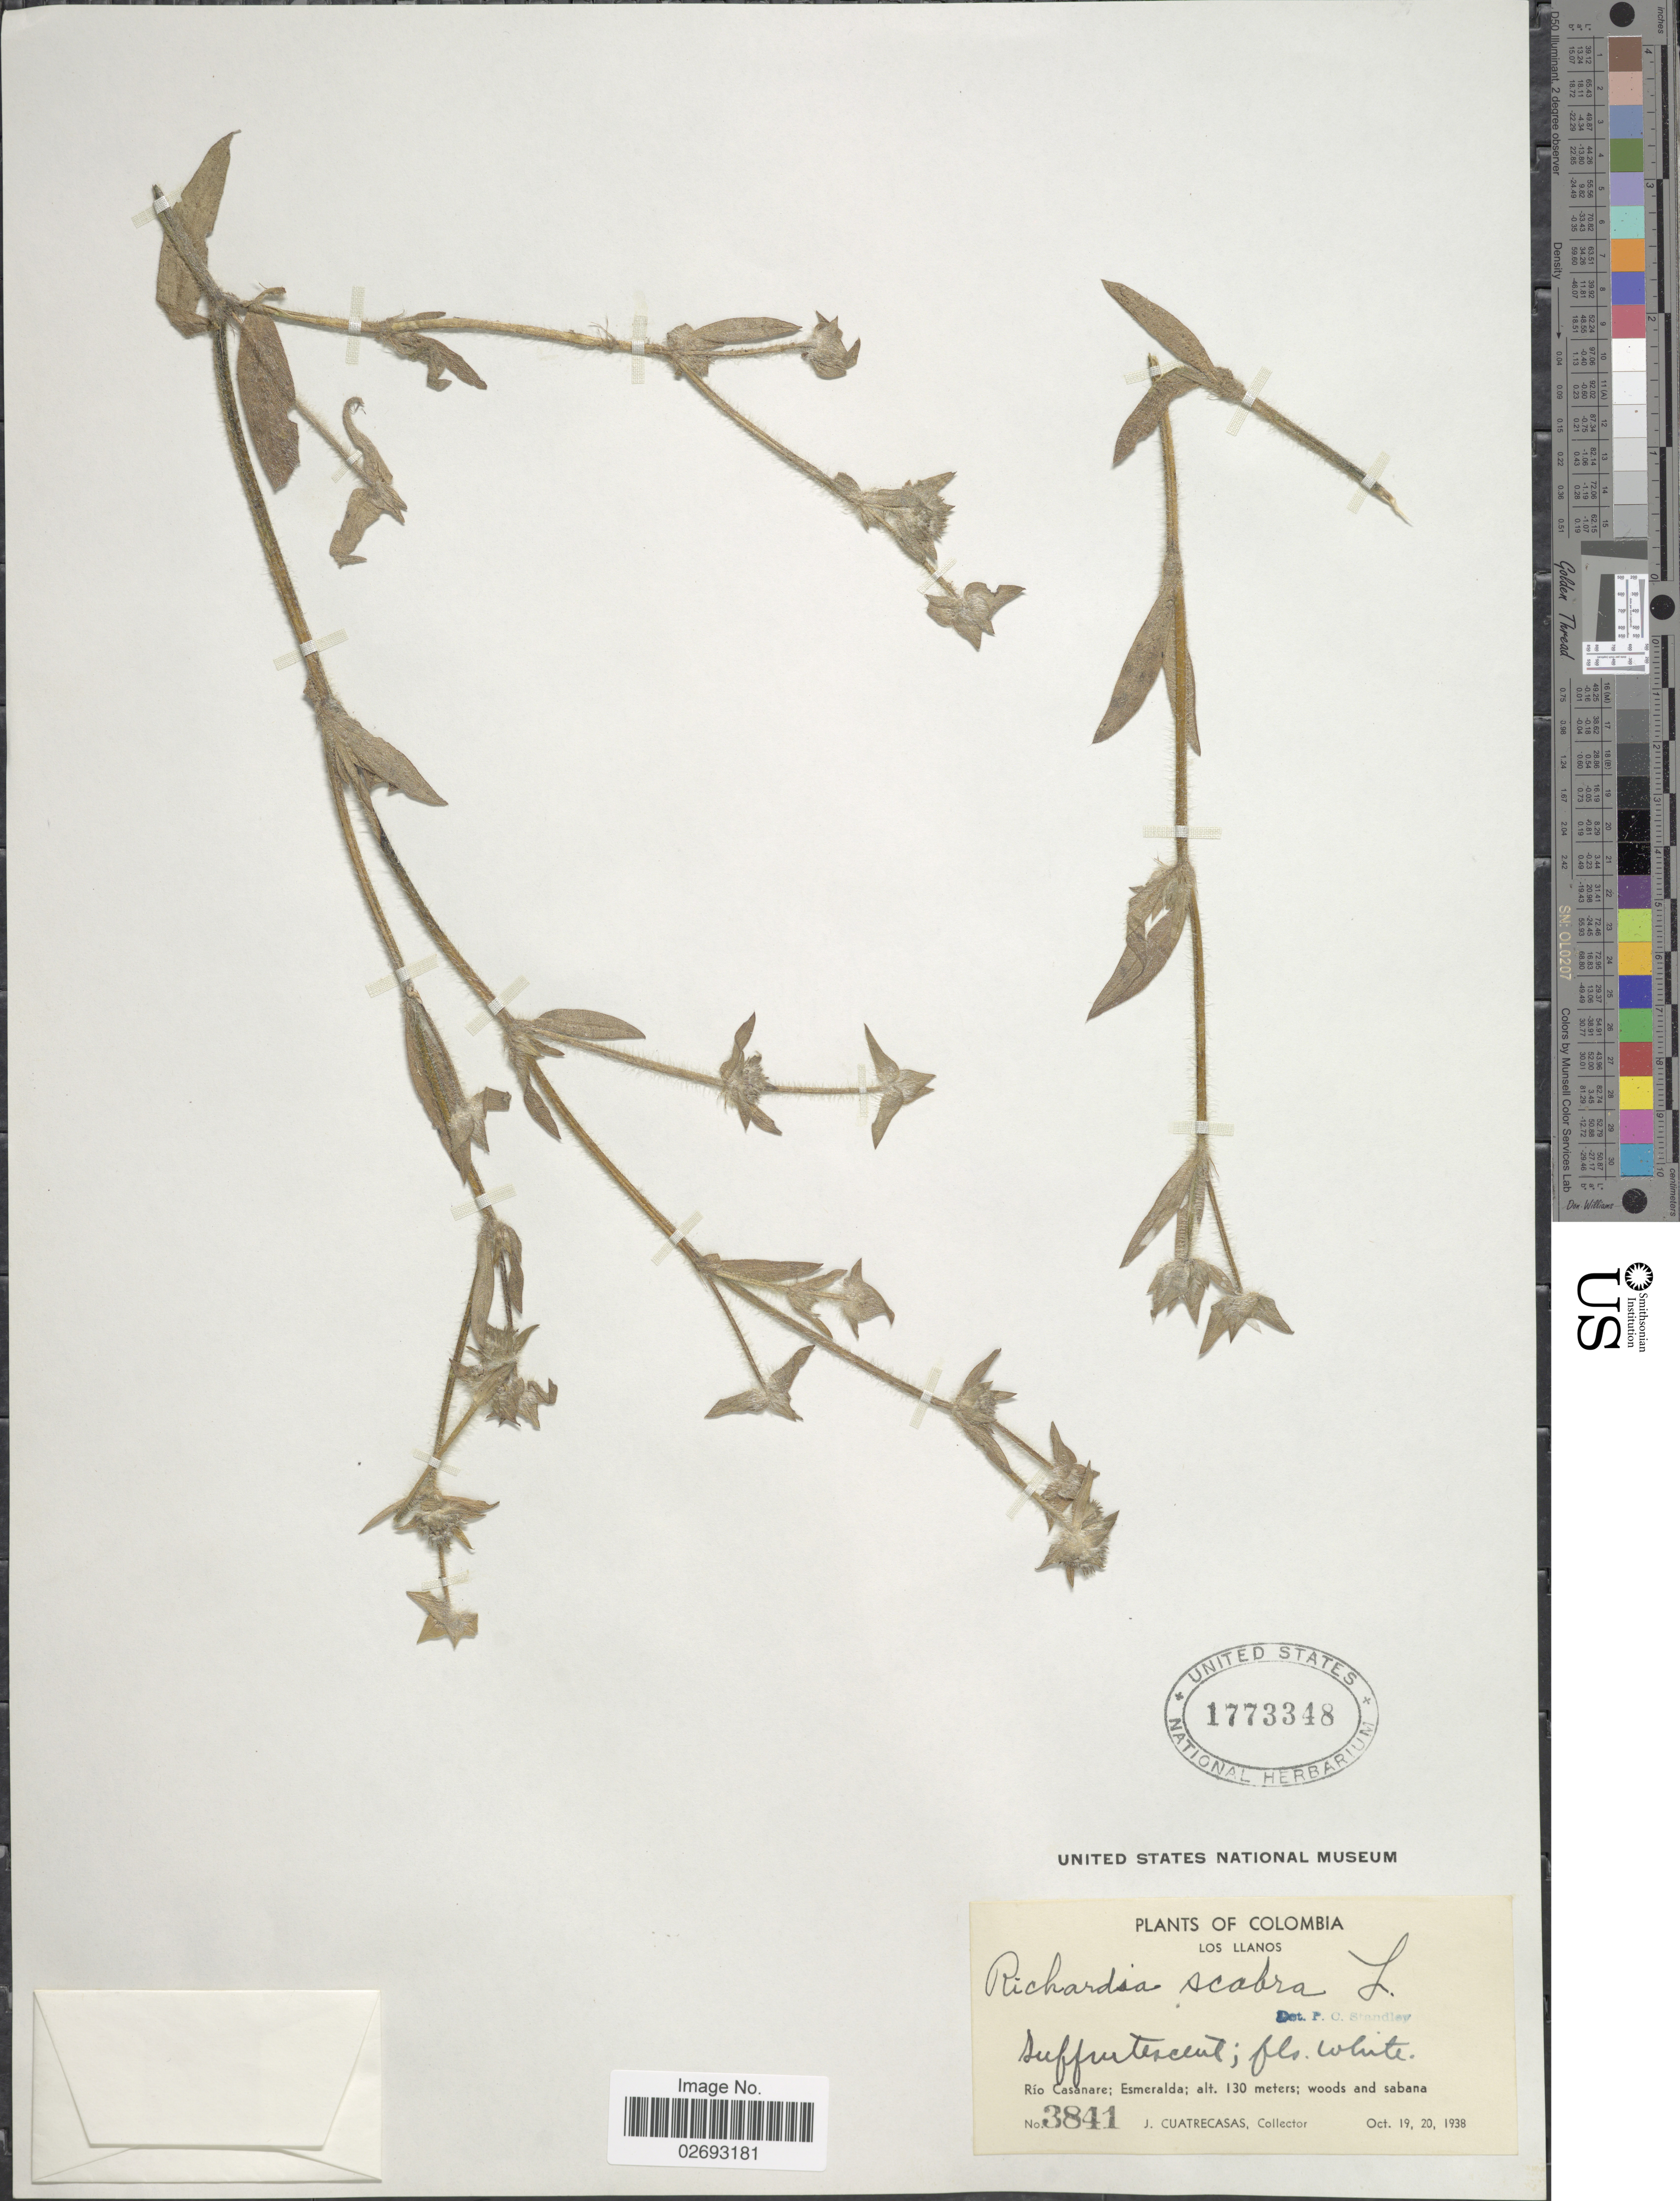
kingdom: Plantae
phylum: Tracheophyta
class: Magnoliopsida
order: Gentianales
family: Rubiaceae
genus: Richardia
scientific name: Richardia scabra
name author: L.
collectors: J. Cuatrecasas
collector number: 3841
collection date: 1938-10-19/1938-10-20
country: Colombia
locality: Los Llanos. Rio Casanare; Esmeralda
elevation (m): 130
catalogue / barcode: US 1773348